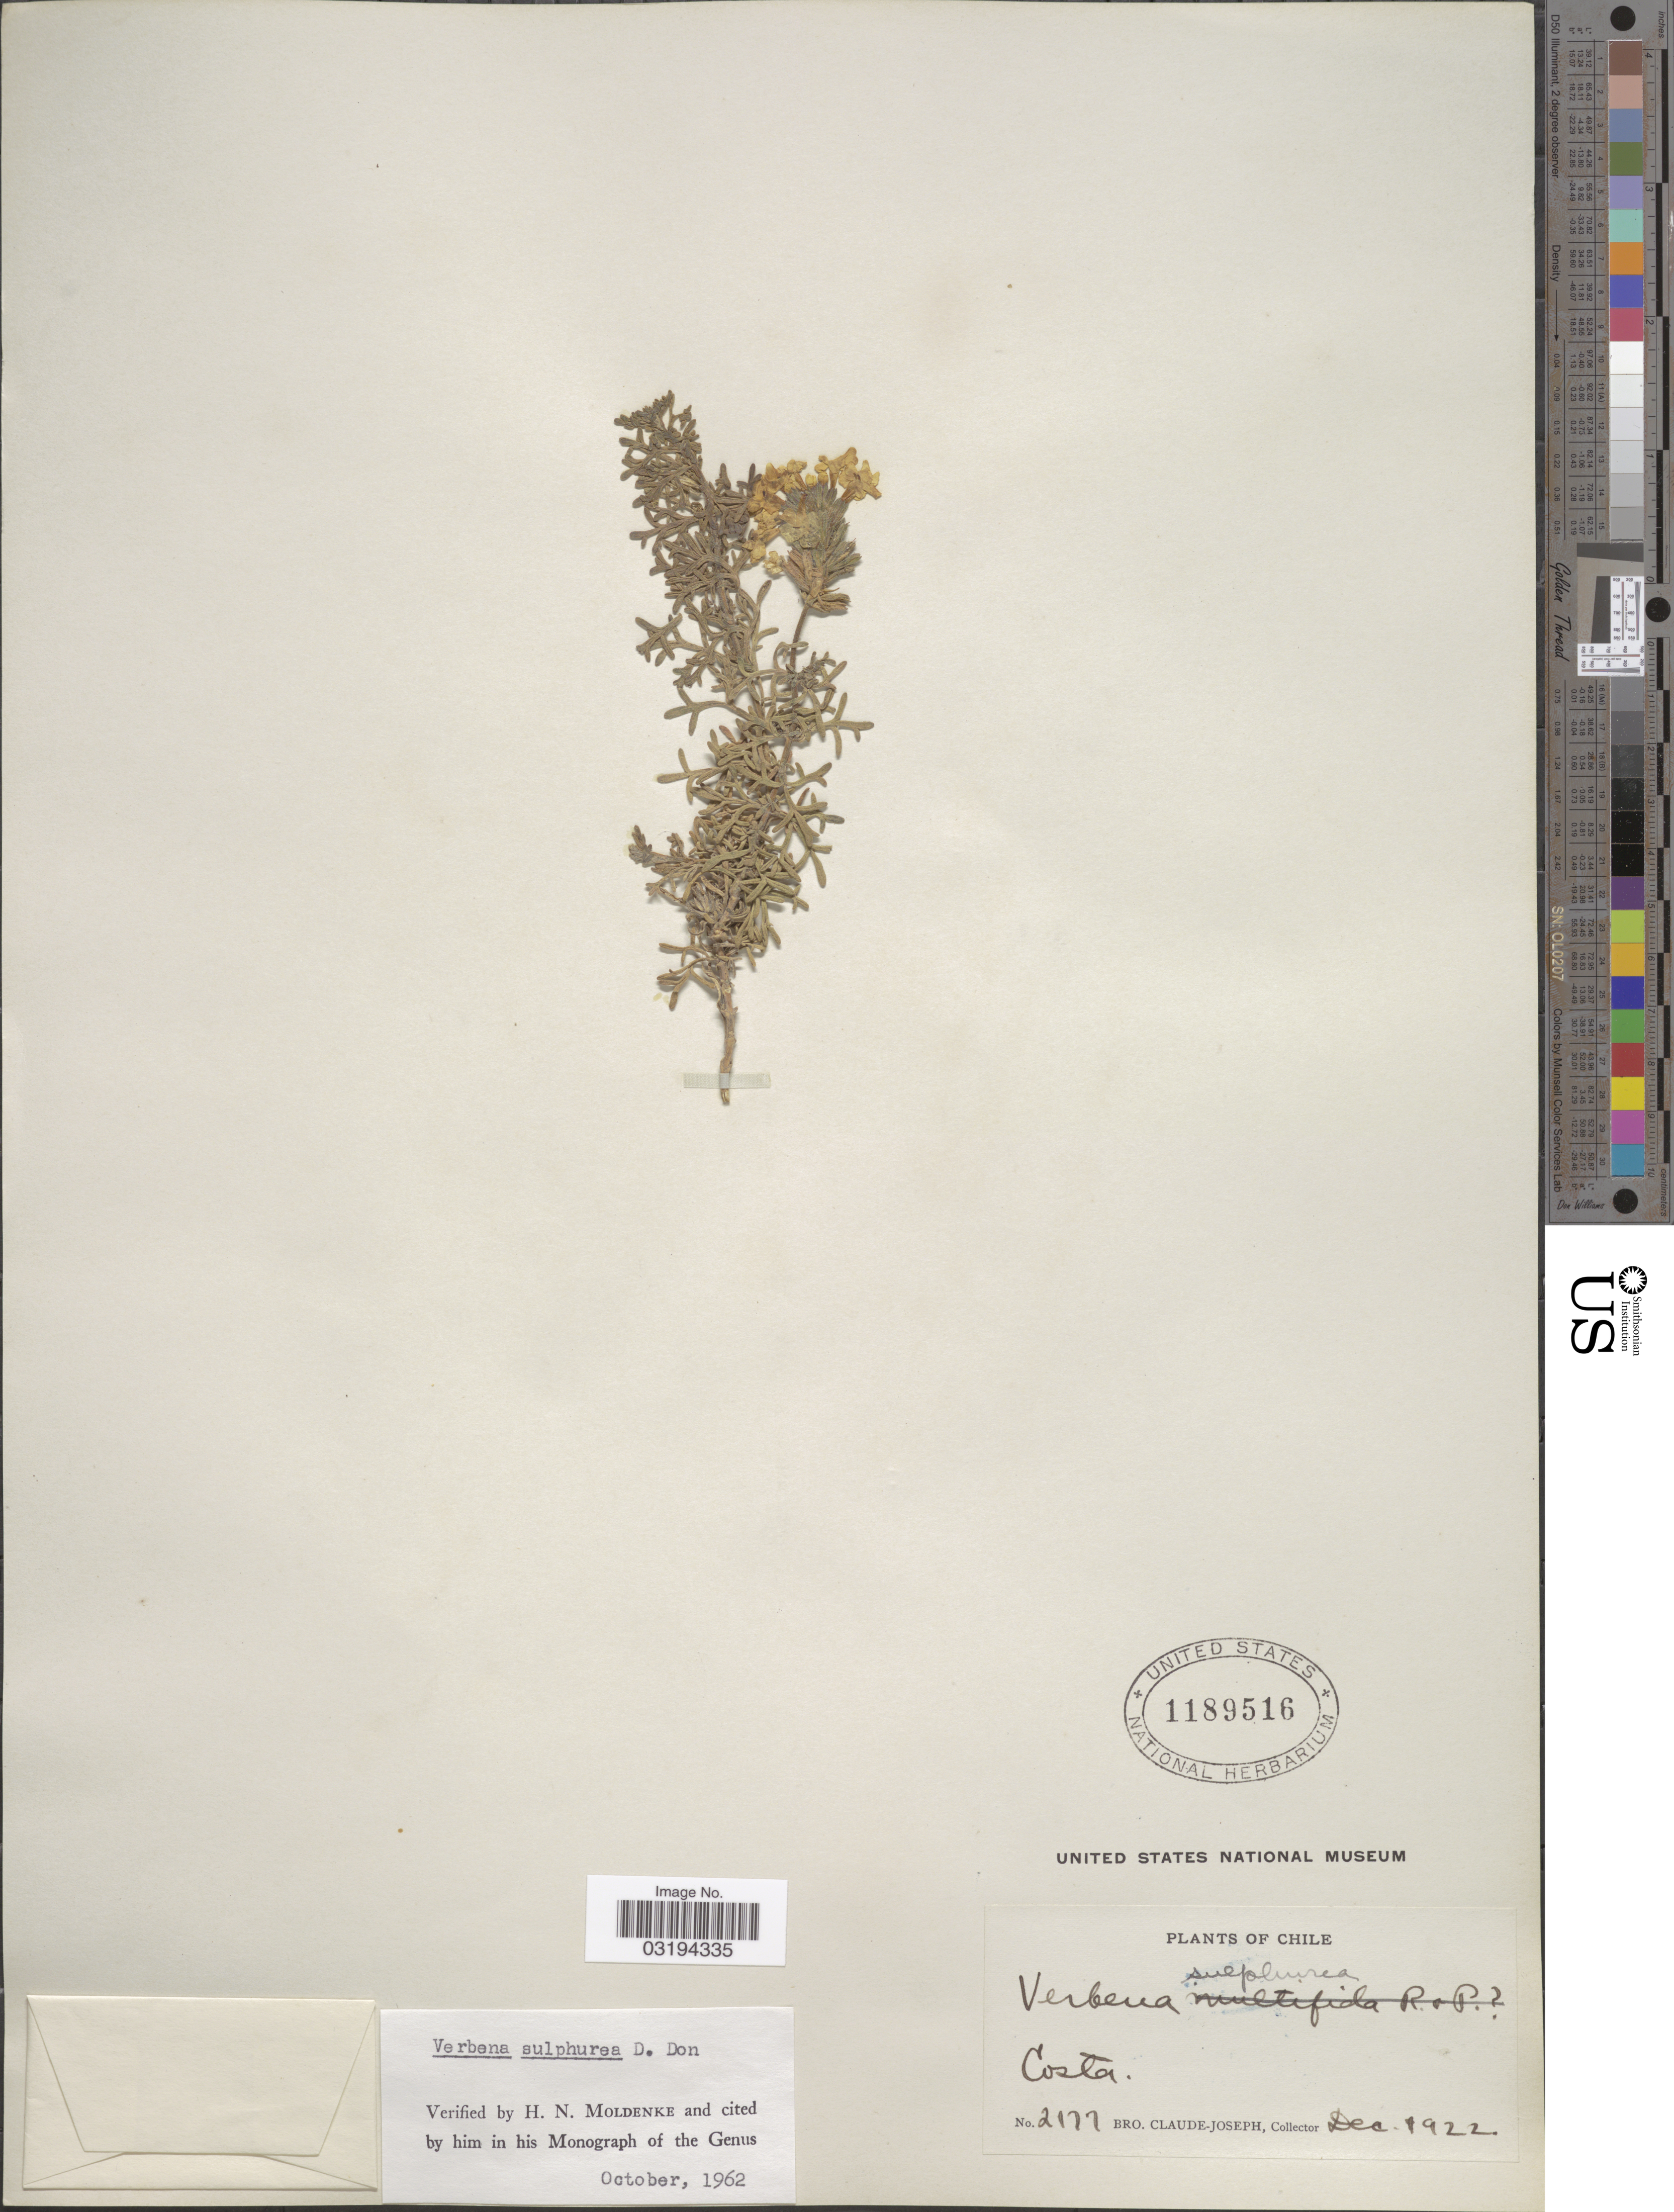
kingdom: Plantae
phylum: Tracheophyta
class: Magnoliopsida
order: Lamiales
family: Verbenaceae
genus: Verbena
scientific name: Verbena sulphurea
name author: D. Don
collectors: Bro. Claude-Joseph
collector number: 2177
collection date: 1922-12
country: Chile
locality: Costa.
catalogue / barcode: US 1189516